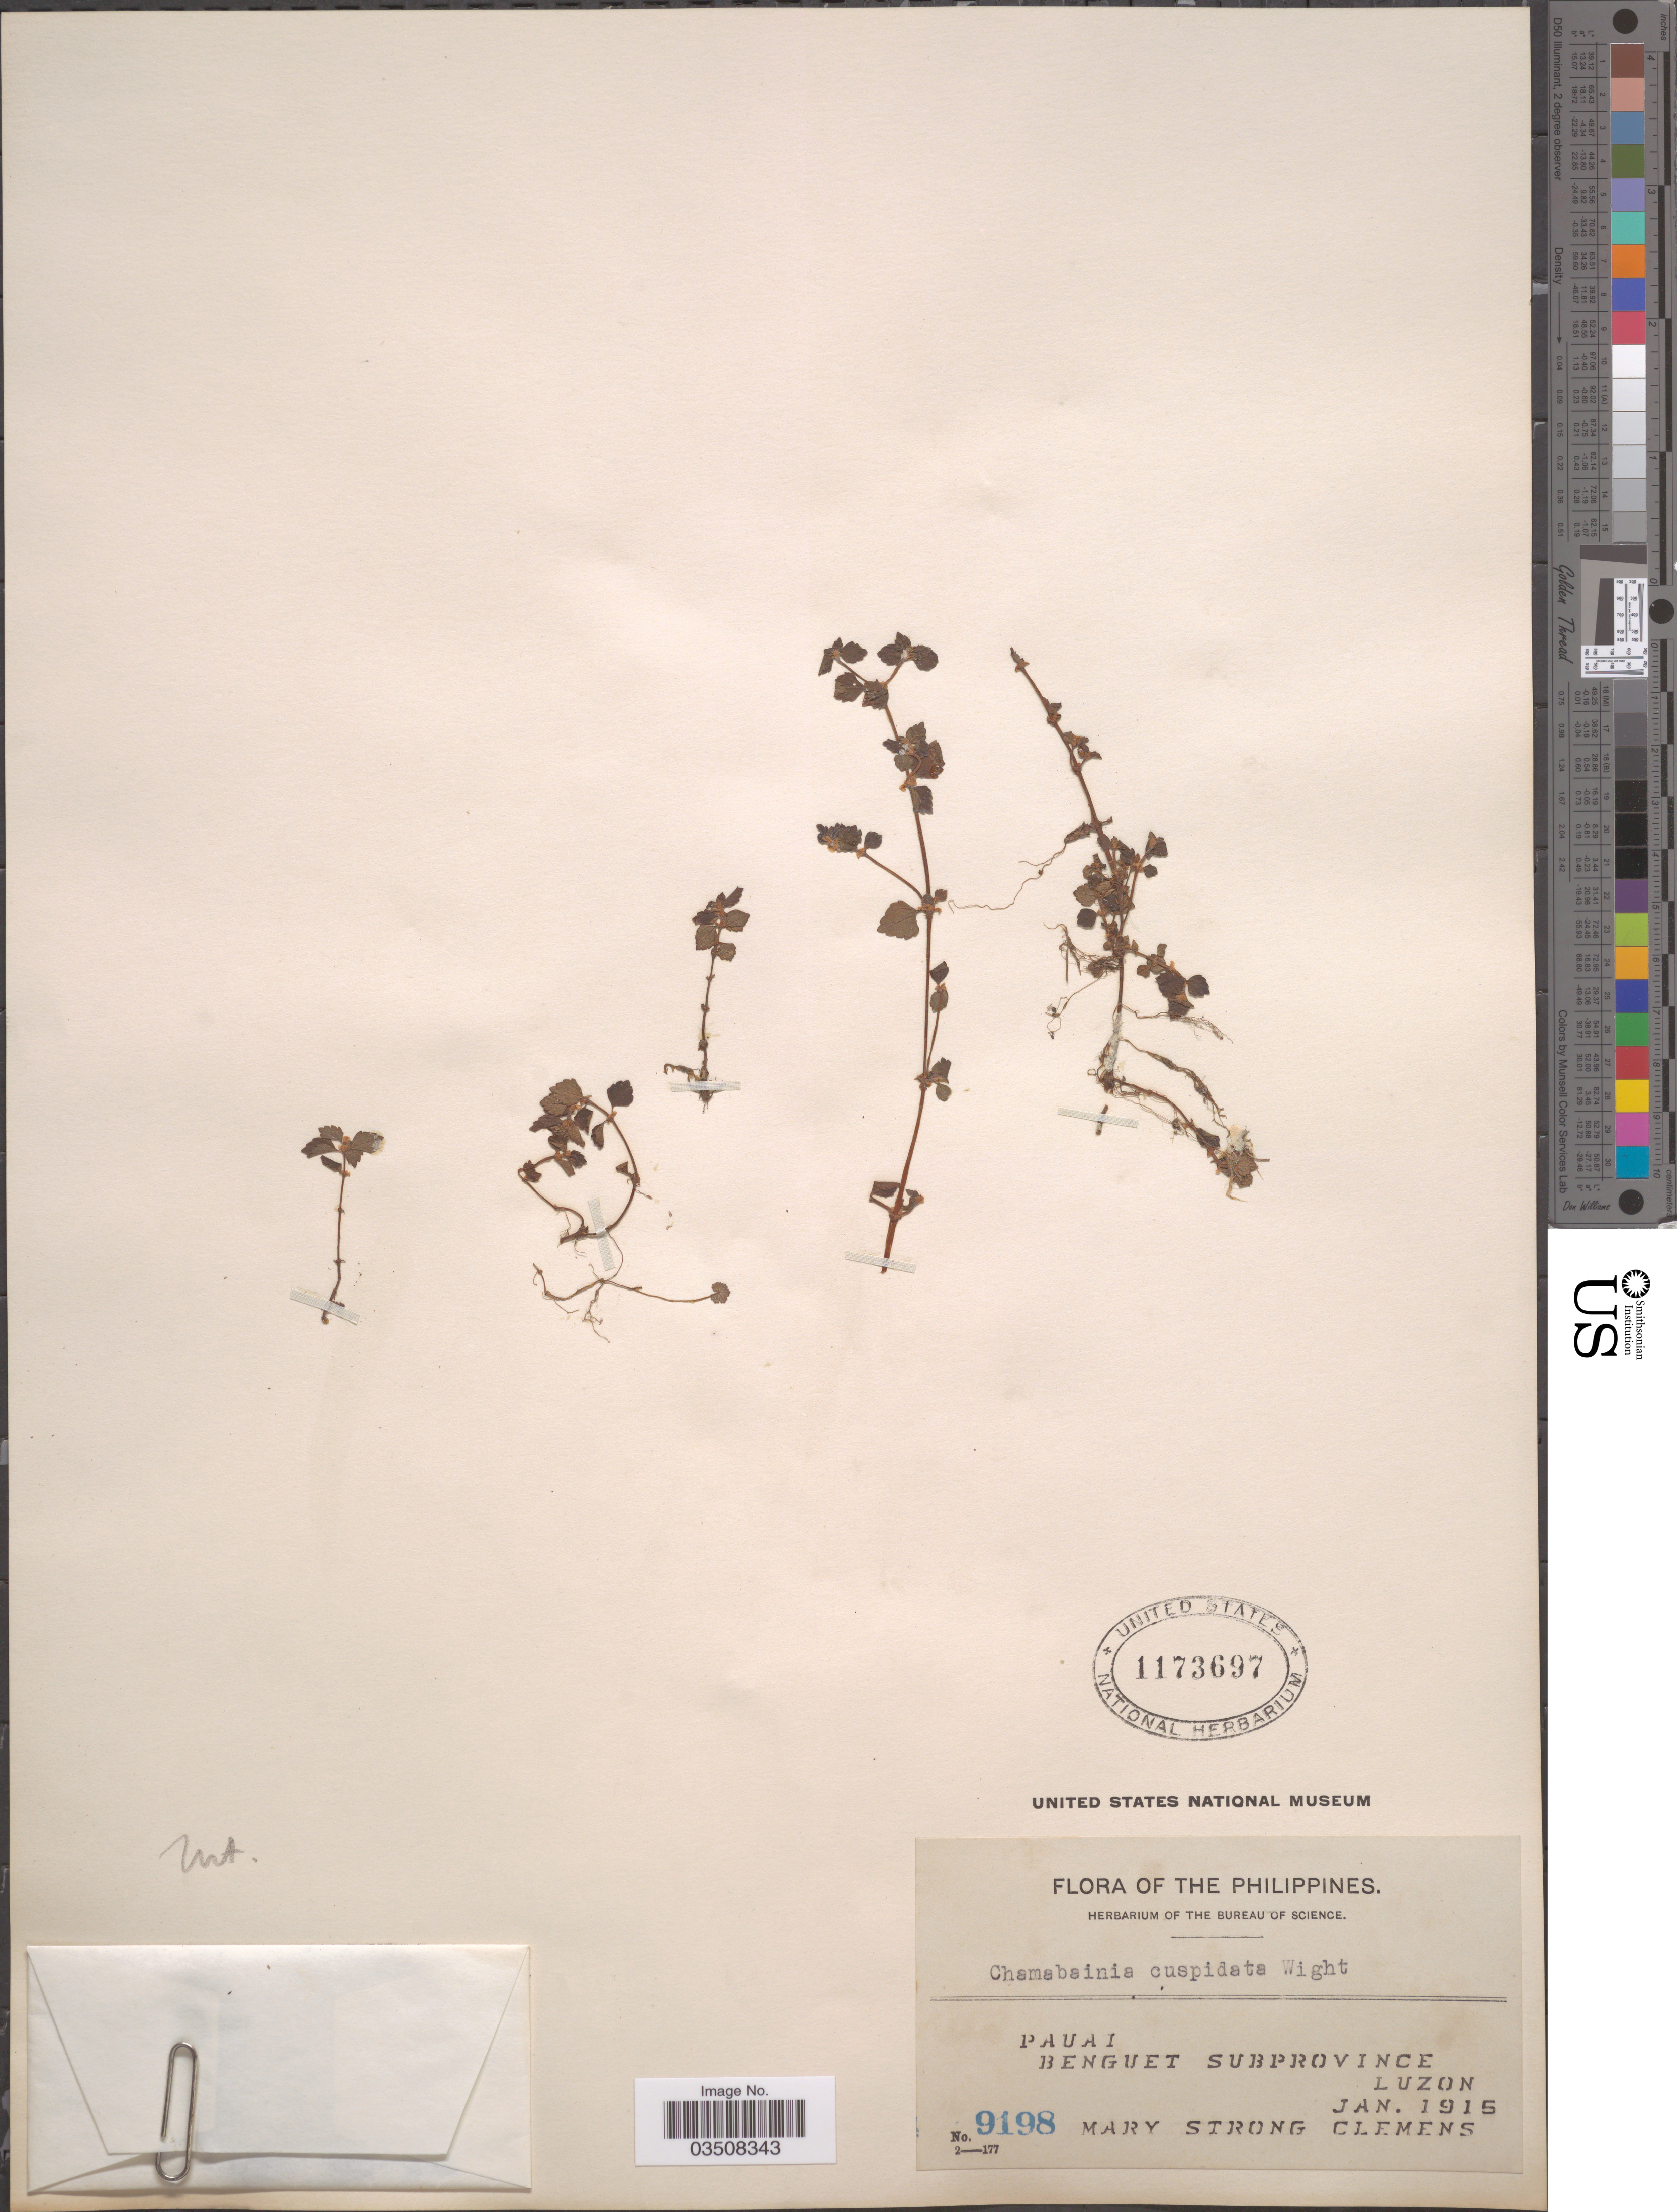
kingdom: Plantae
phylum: Tracheophyta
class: Magnoliopsida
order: Rosales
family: Urticaceae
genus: Chamabainia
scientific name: Chamabainia cuspidata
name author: Wight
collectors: M. S. Clemens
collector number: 9198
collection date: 1915-01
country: Philippines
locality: Pauai, Benguet Subprovince, Luzon.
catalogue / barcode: US 1173697